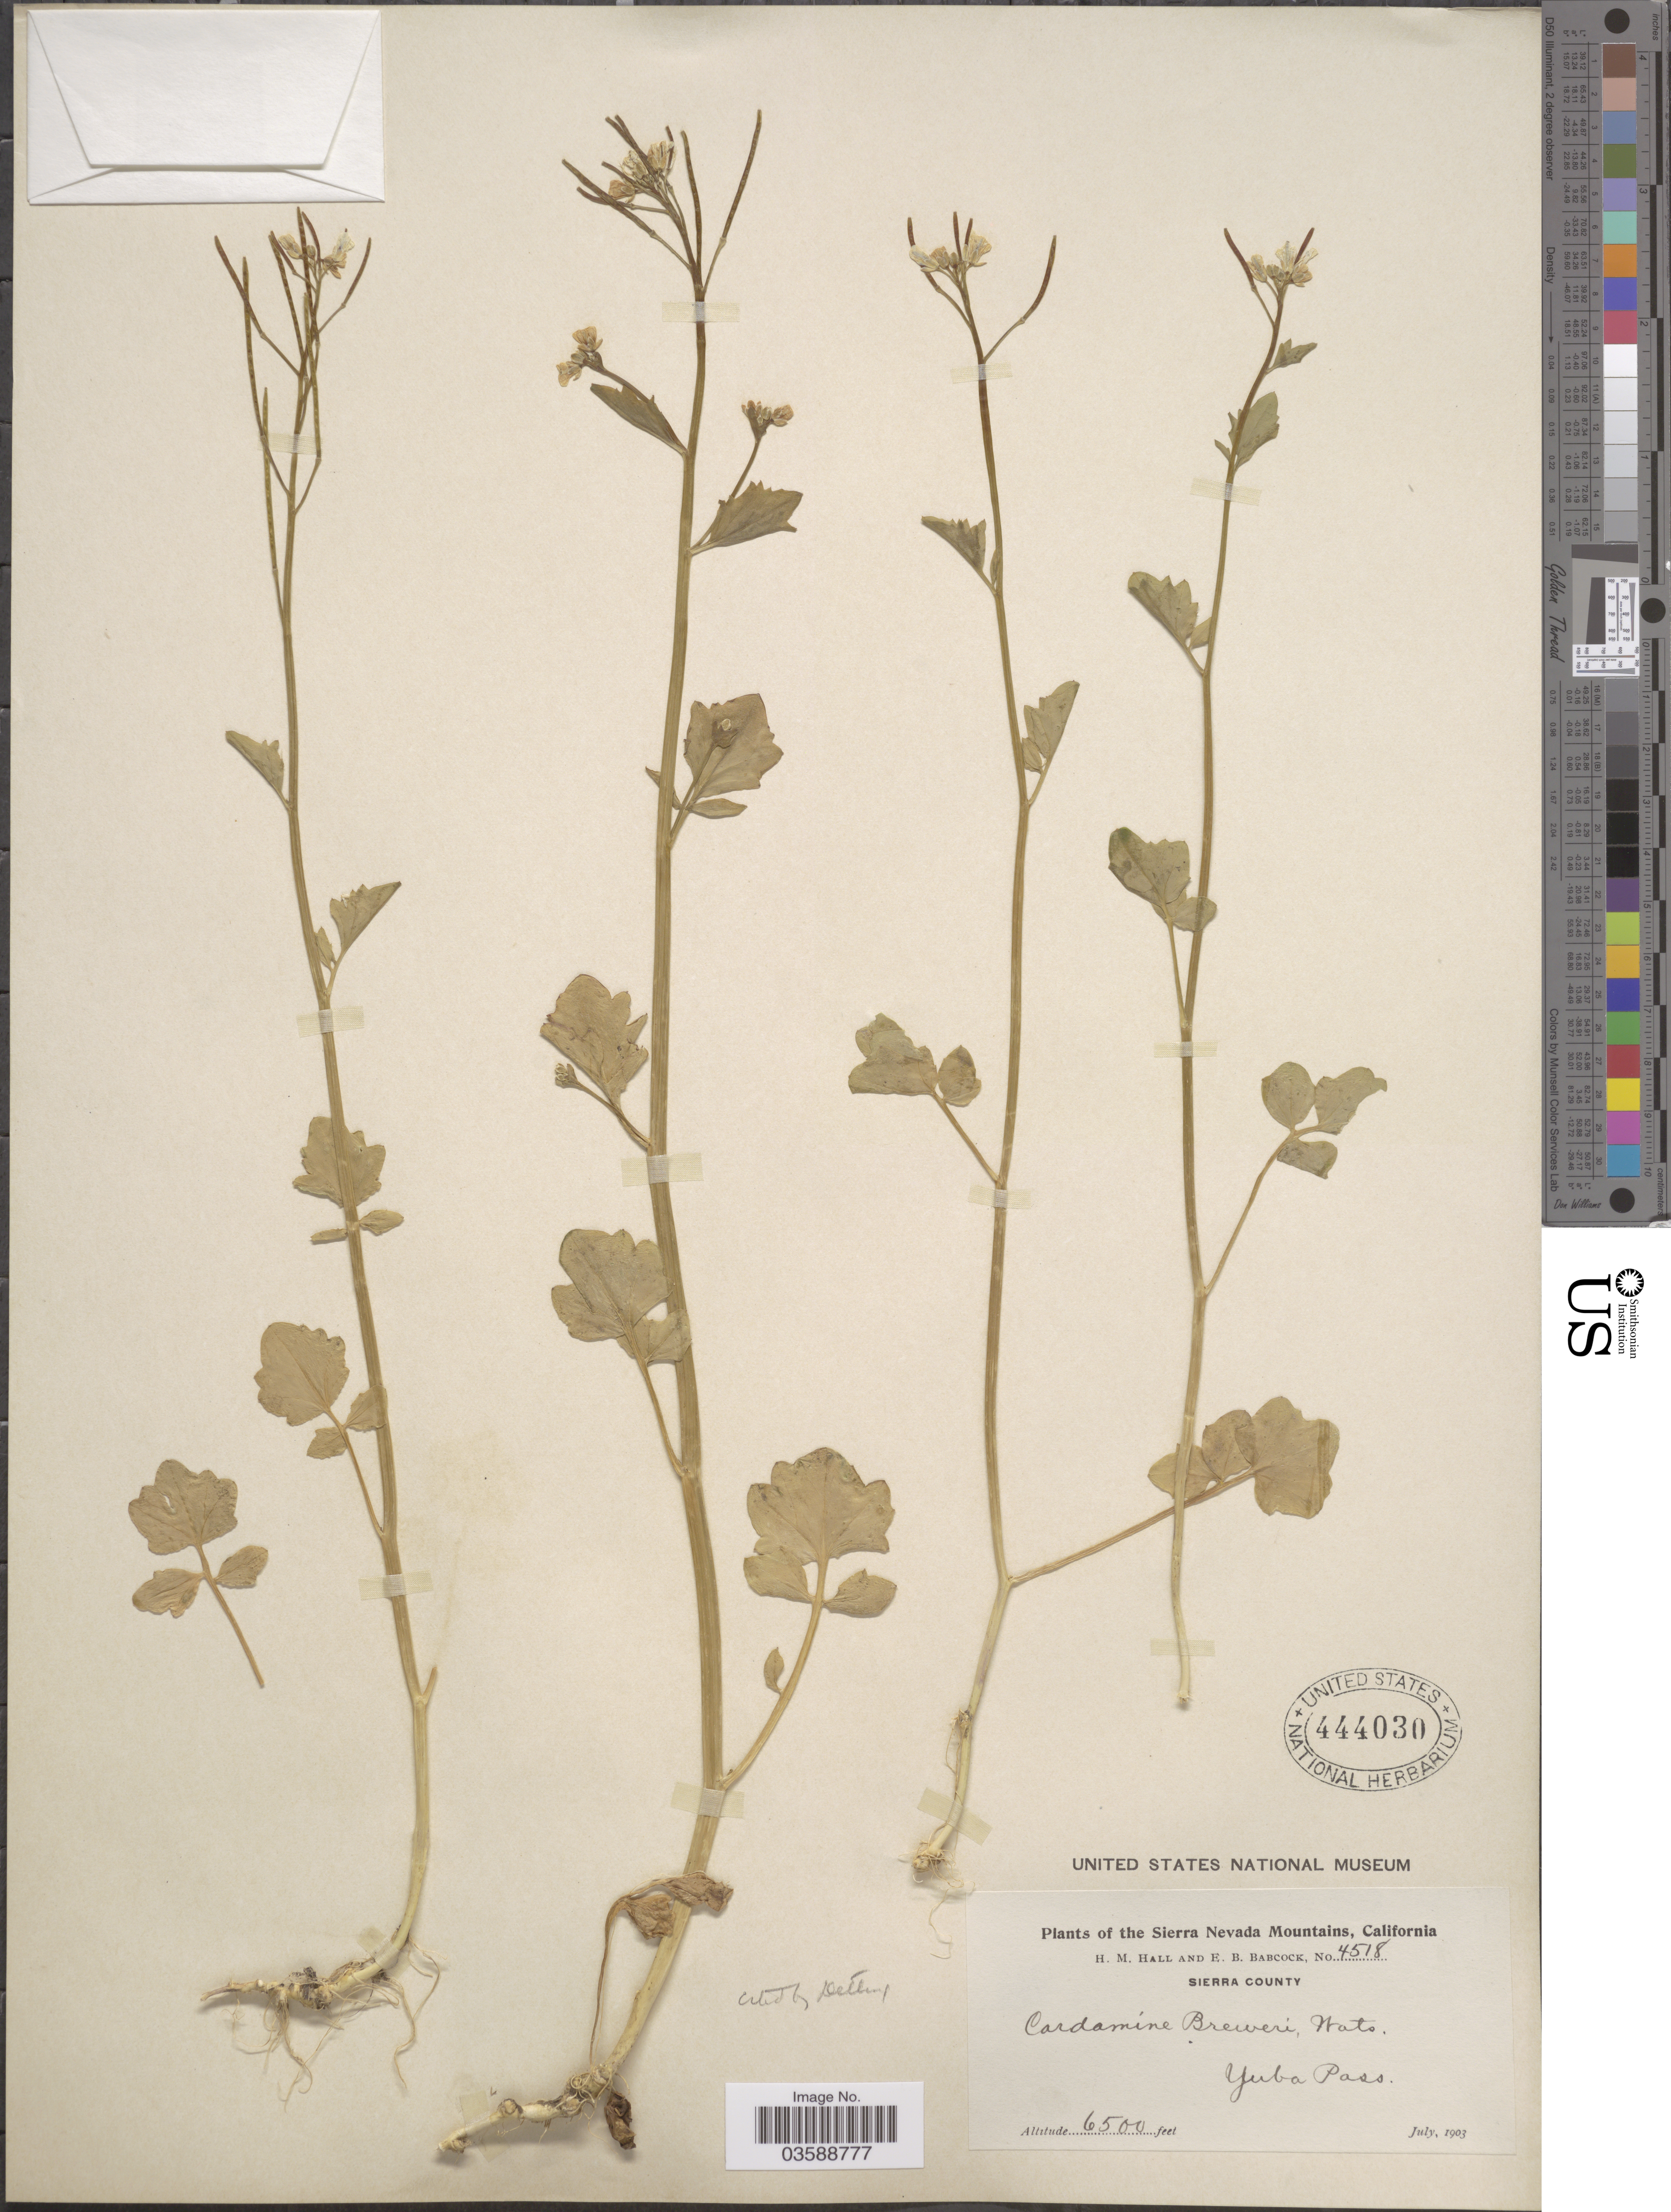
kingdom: Plantae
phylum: Tracheophyta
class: Magnoliopsida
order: Brassicales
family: Brassicaceae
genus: Cardamine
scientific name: Cardamine breweri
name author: S. Watson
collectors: H. M. Hall & E. B. Babcock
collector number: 4518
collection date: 1903-07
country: United States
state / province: California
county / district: Sierra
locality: Sierra Nevada Mountains. Sierra County. Yuba Pass.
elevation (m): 1981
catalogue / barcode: US 444030